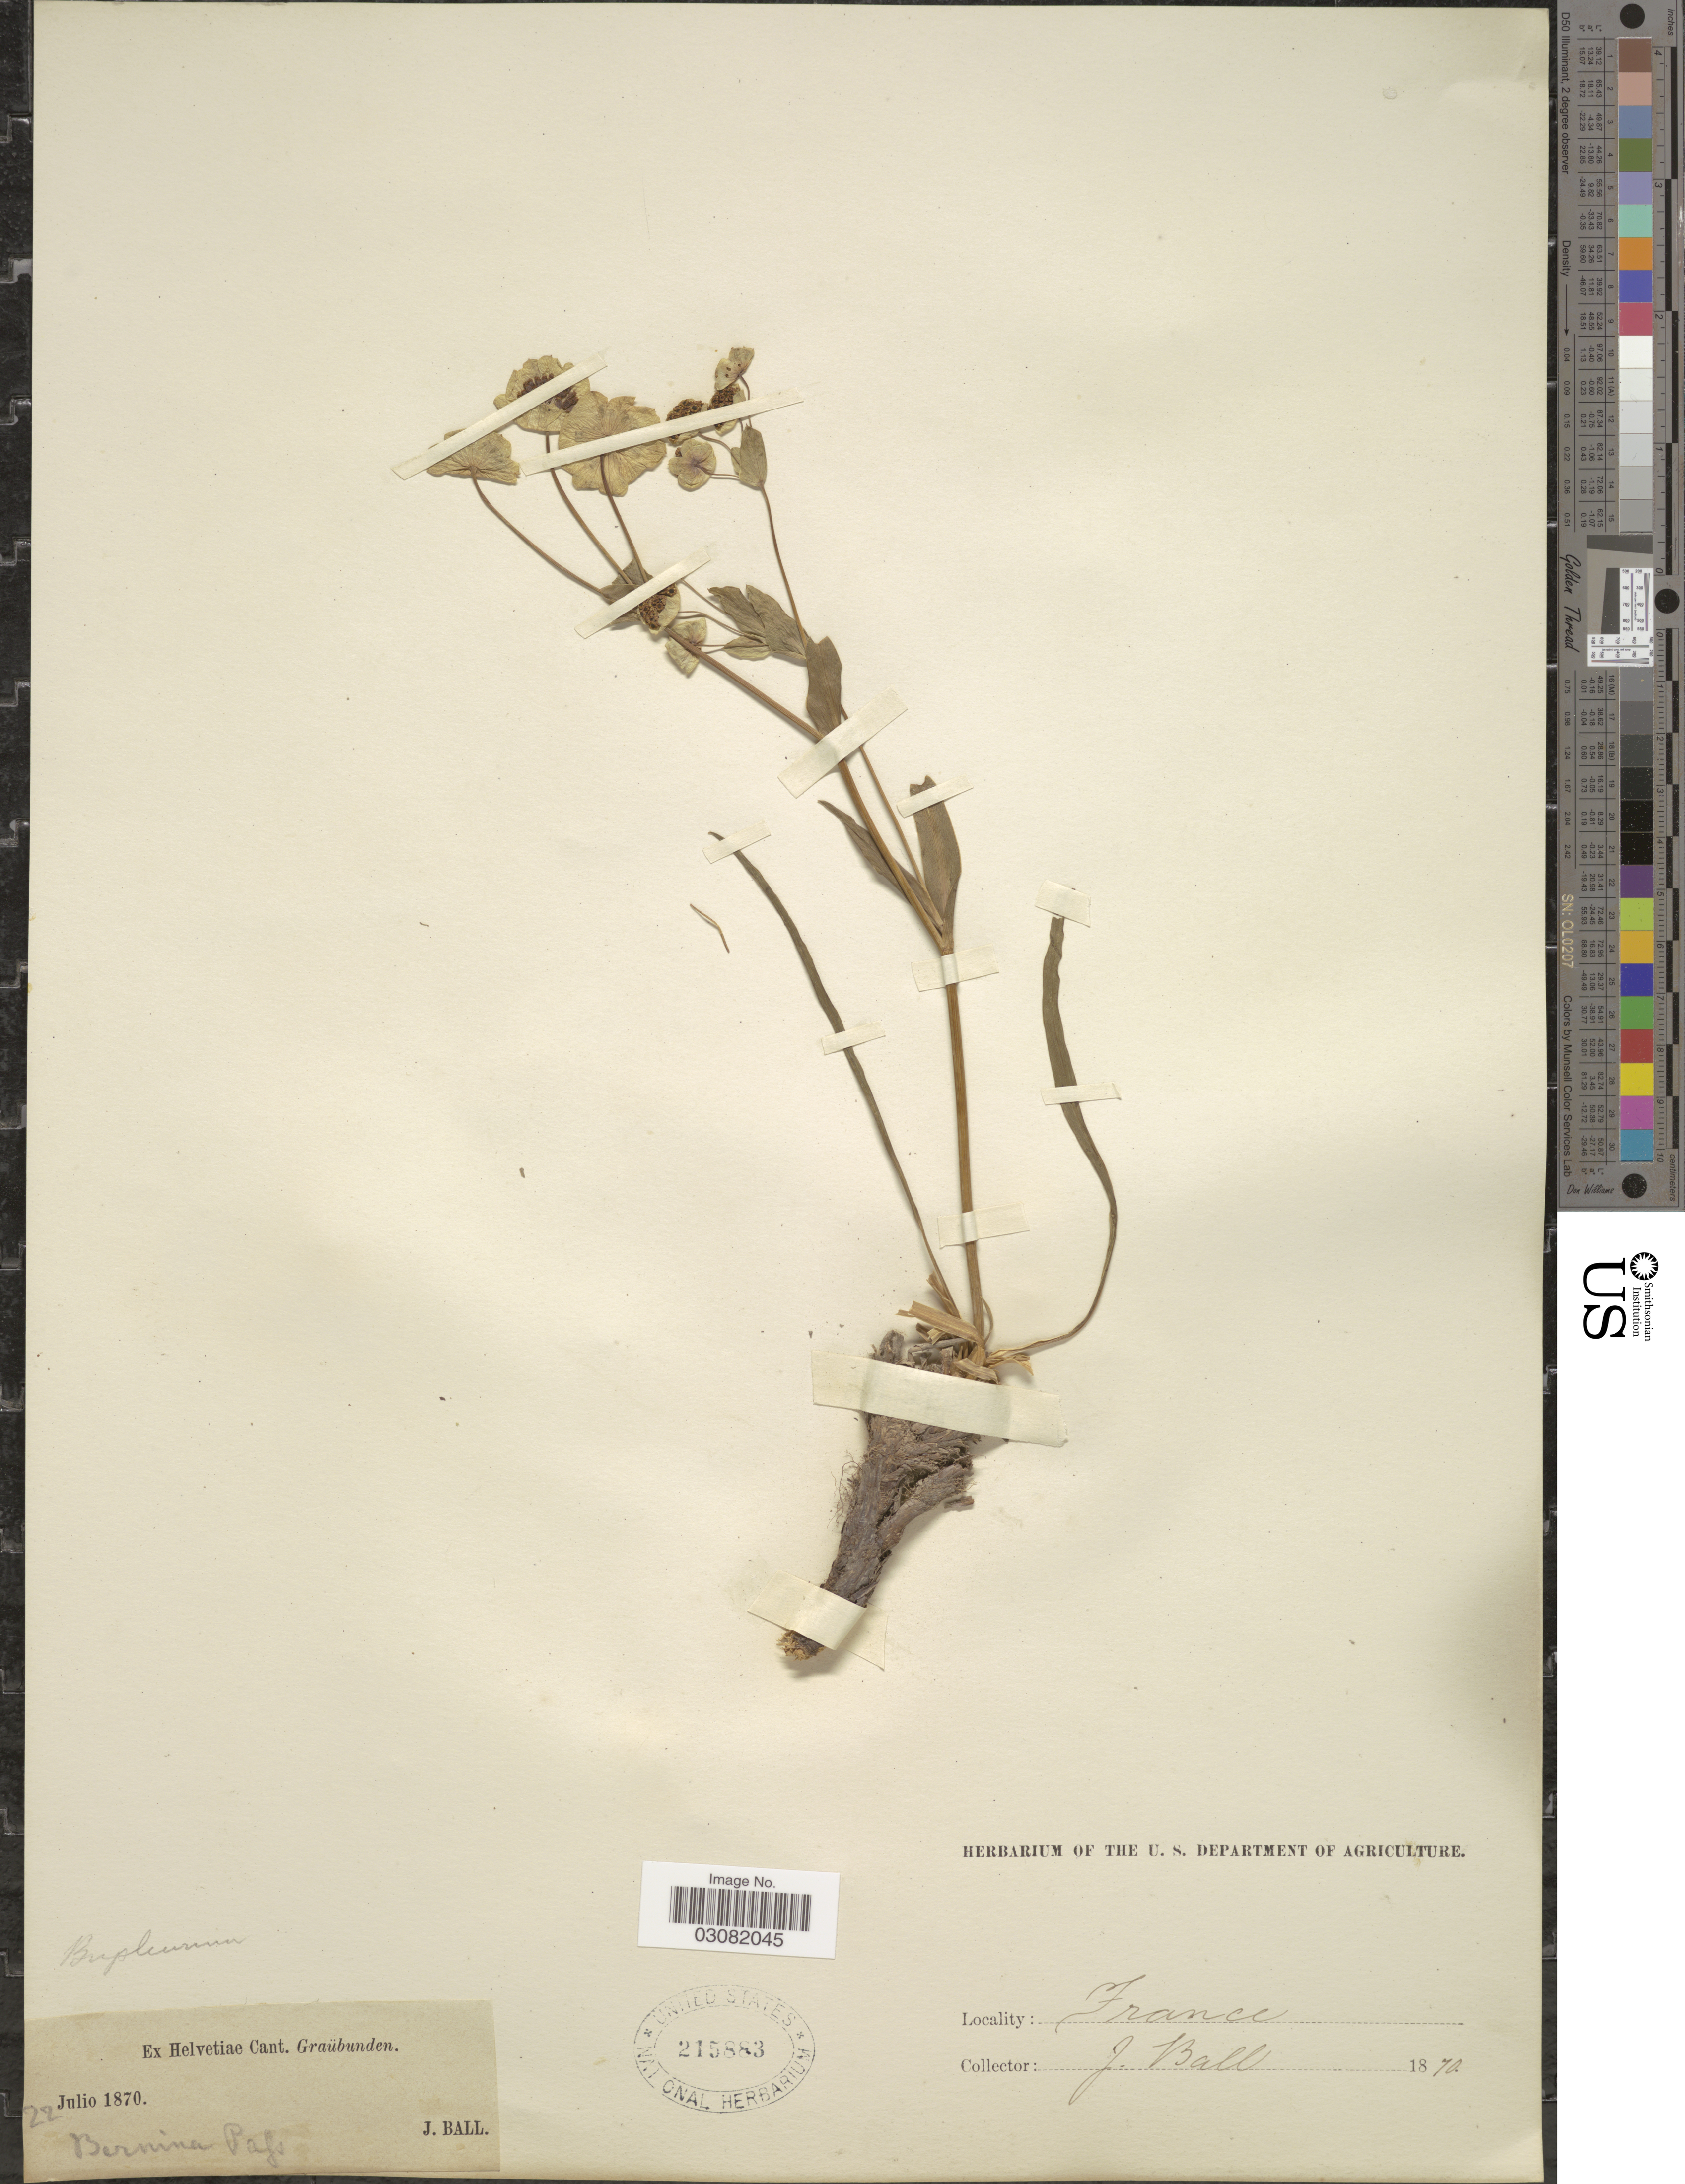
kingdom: Plantae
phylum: Tracheophyta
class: Magnoliopsida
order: Apiales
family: Apiaceae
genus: Bupleurum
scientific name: Bupleurum sp.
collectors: J. Ball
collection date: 1870-07-22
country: Switzerland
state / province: Graubunden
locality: Ex Helvetiae Cant. Graübunden. France.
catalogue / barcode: US 215883